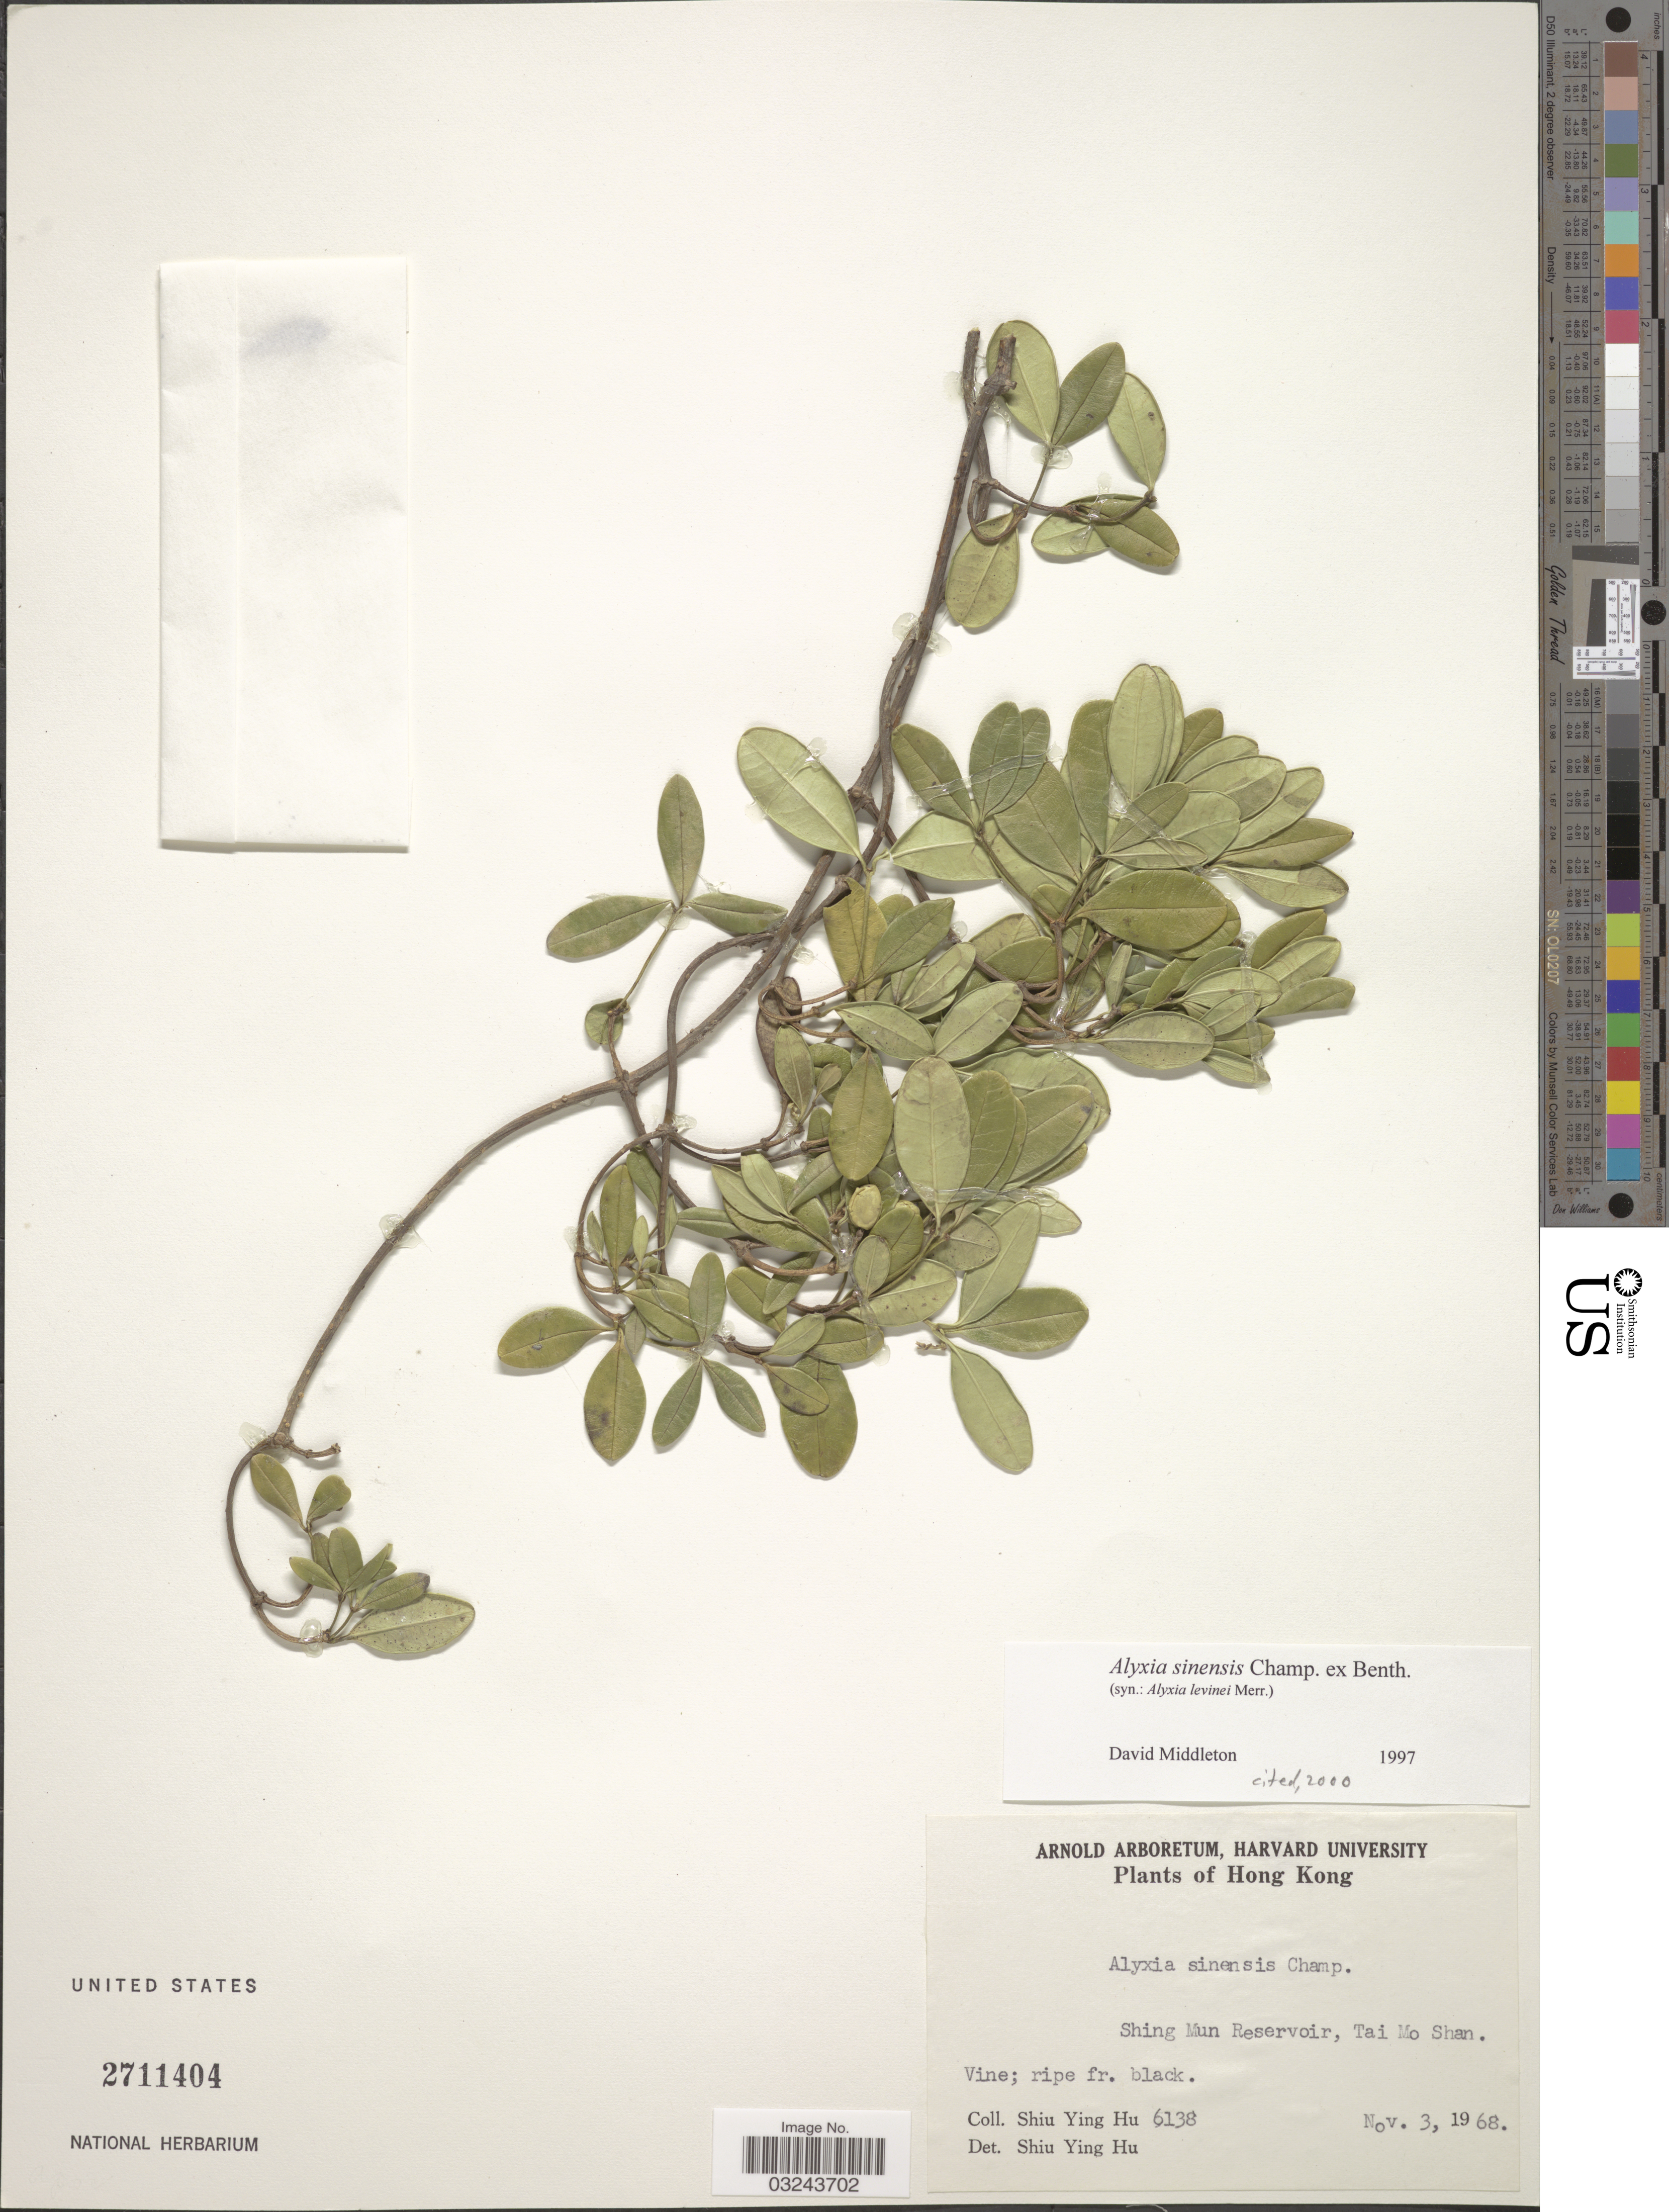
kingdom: Plantae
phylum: Tracheophyta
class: Magnoliopsida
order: Gentianales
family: Apocynaceae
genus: Alyxia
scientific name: Alyxia sinensis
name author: Champ. ex Benth.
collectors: S. Y. Hu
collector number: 6138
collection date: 1968-11-03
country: China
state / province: Hong Kong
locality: Shing Mun Reservoir, Tai Mo Shan.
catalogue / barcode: US 2711404